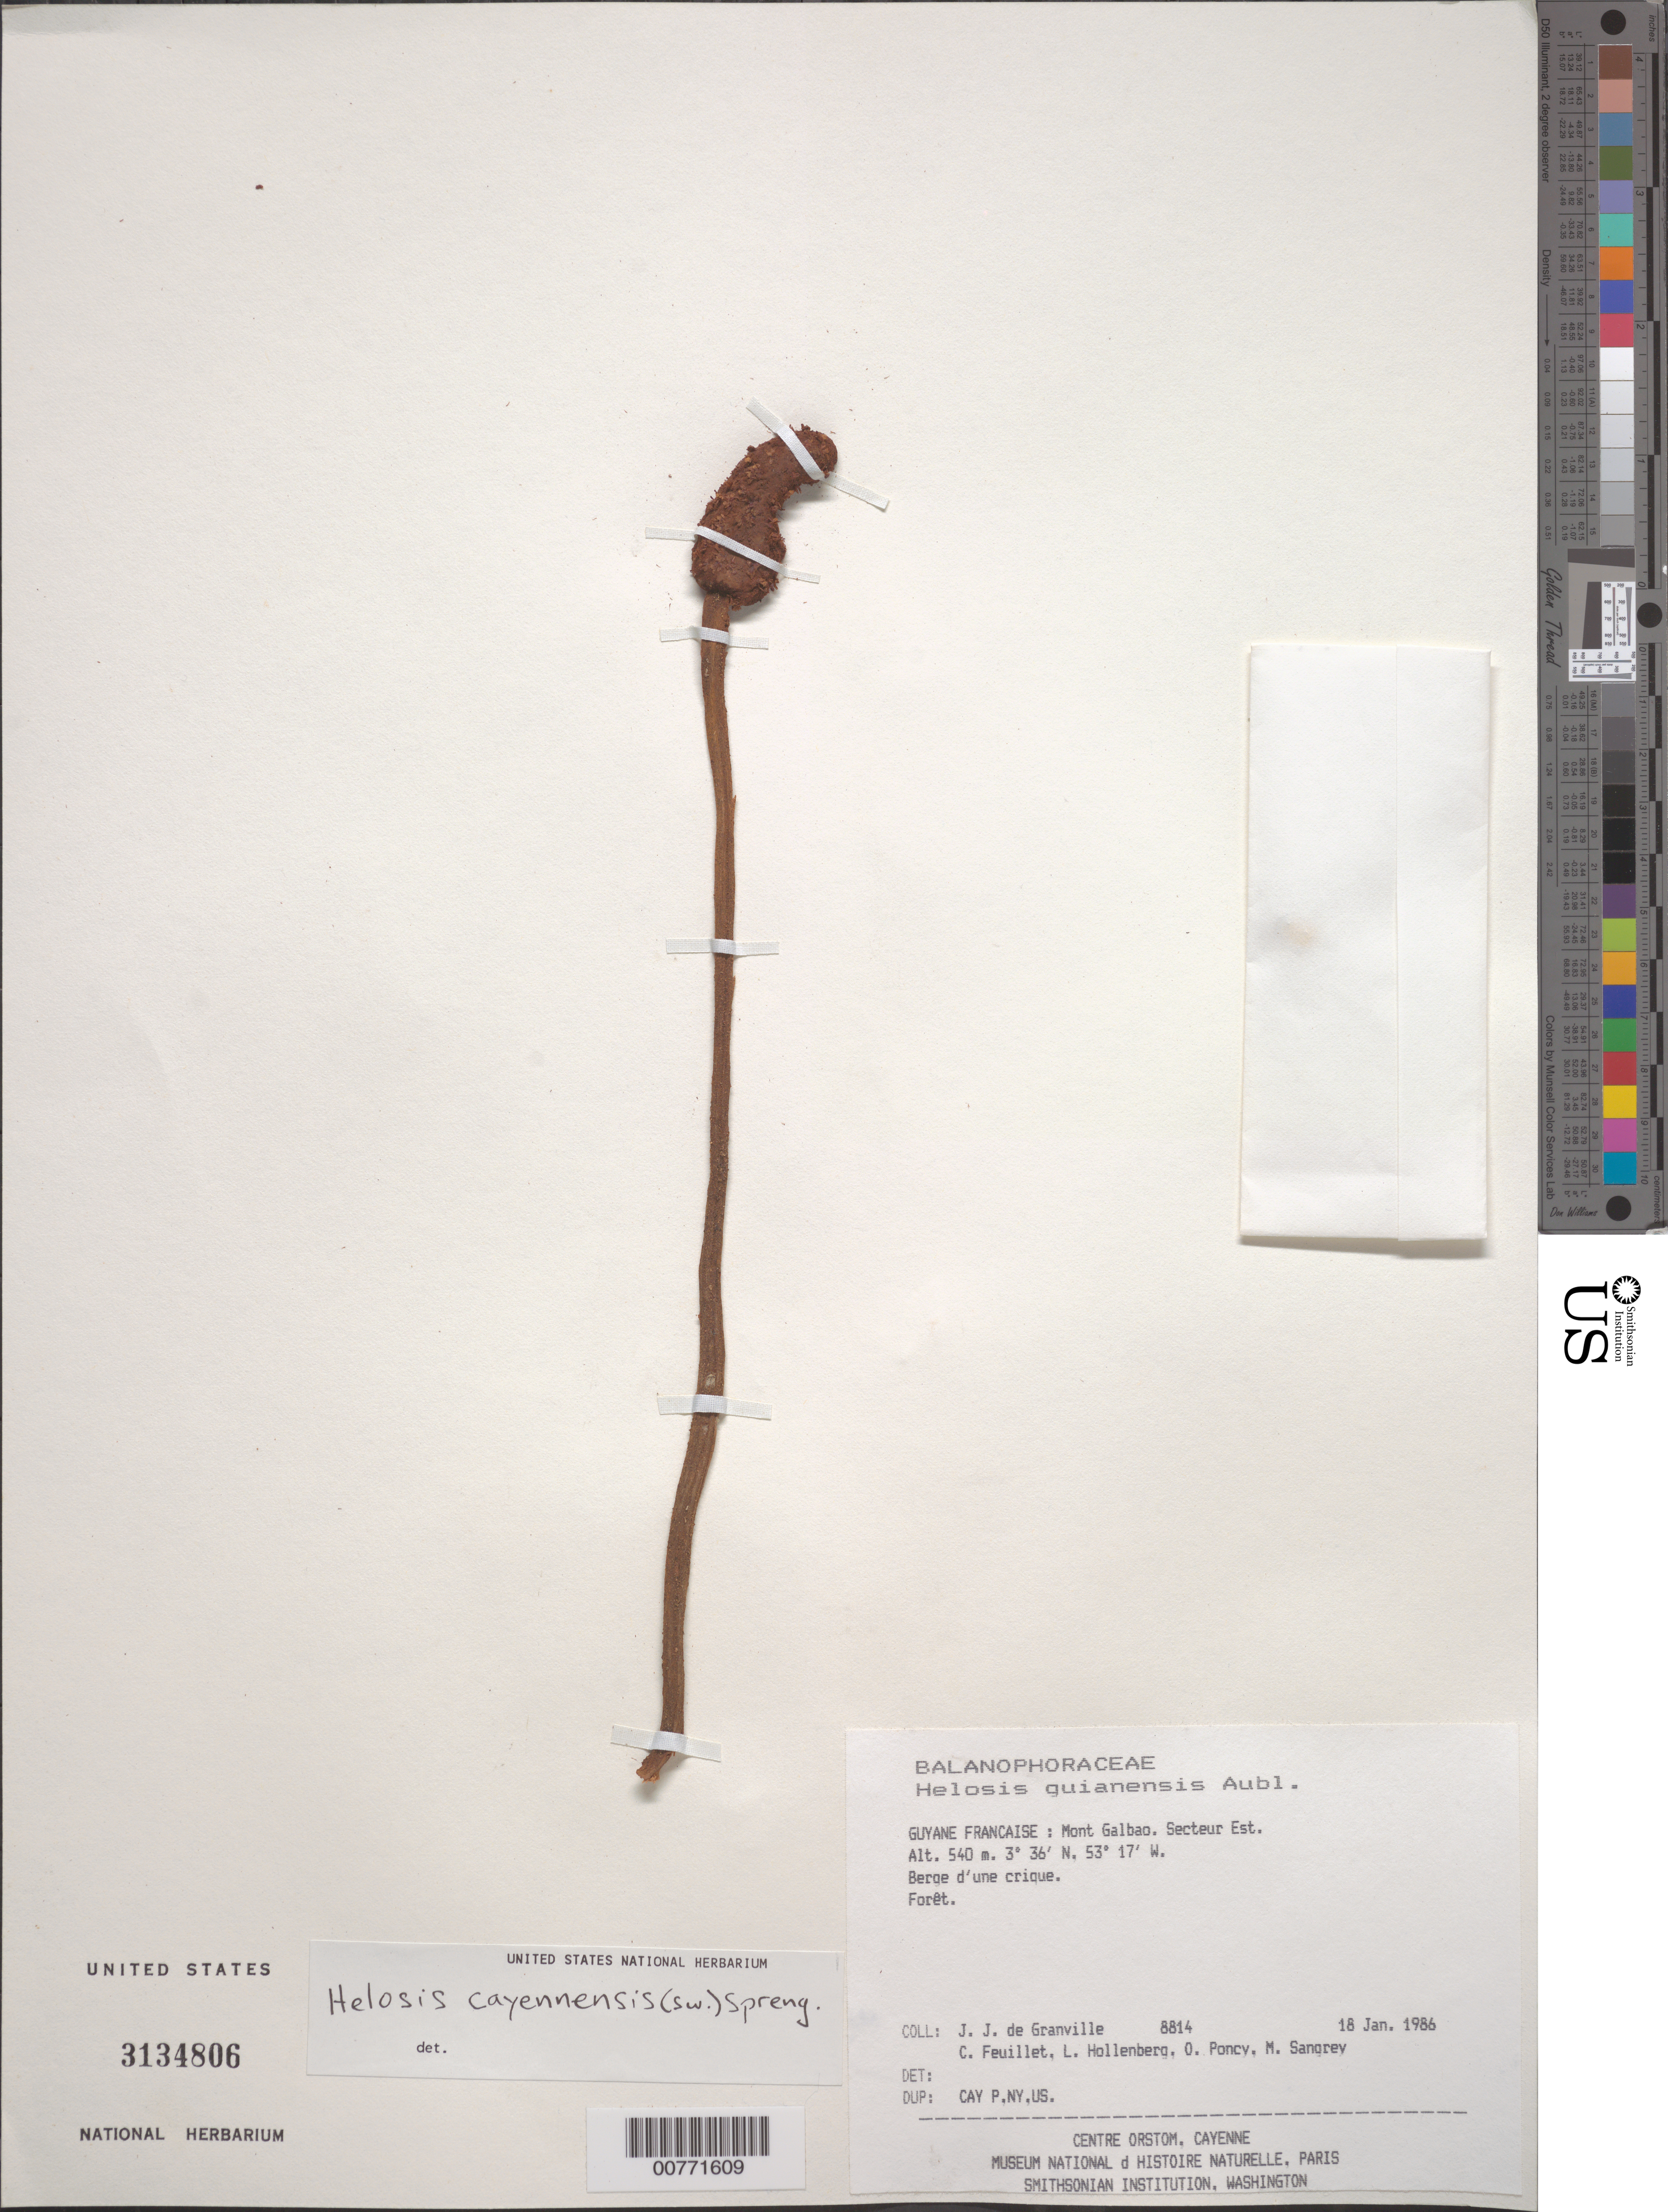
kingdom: Plantae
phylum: Tracheophyta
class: Magnoliopsida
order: Santalales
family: Balanophoraceae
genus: Helosis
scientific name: Helosis cayennensis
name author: (Sw.) Spreng.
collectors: J.-J. de Granville, C. Feuillet, L. Hollenberg, O. Poncy & M. S. Sangrey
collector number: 8814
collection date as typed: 18-Jan-86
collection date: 1986-01-18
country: French Guiana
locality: Mont Galbao. Secteur Est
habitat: Forêt, berge d'une crique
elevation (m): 540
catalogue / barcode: US 3134806